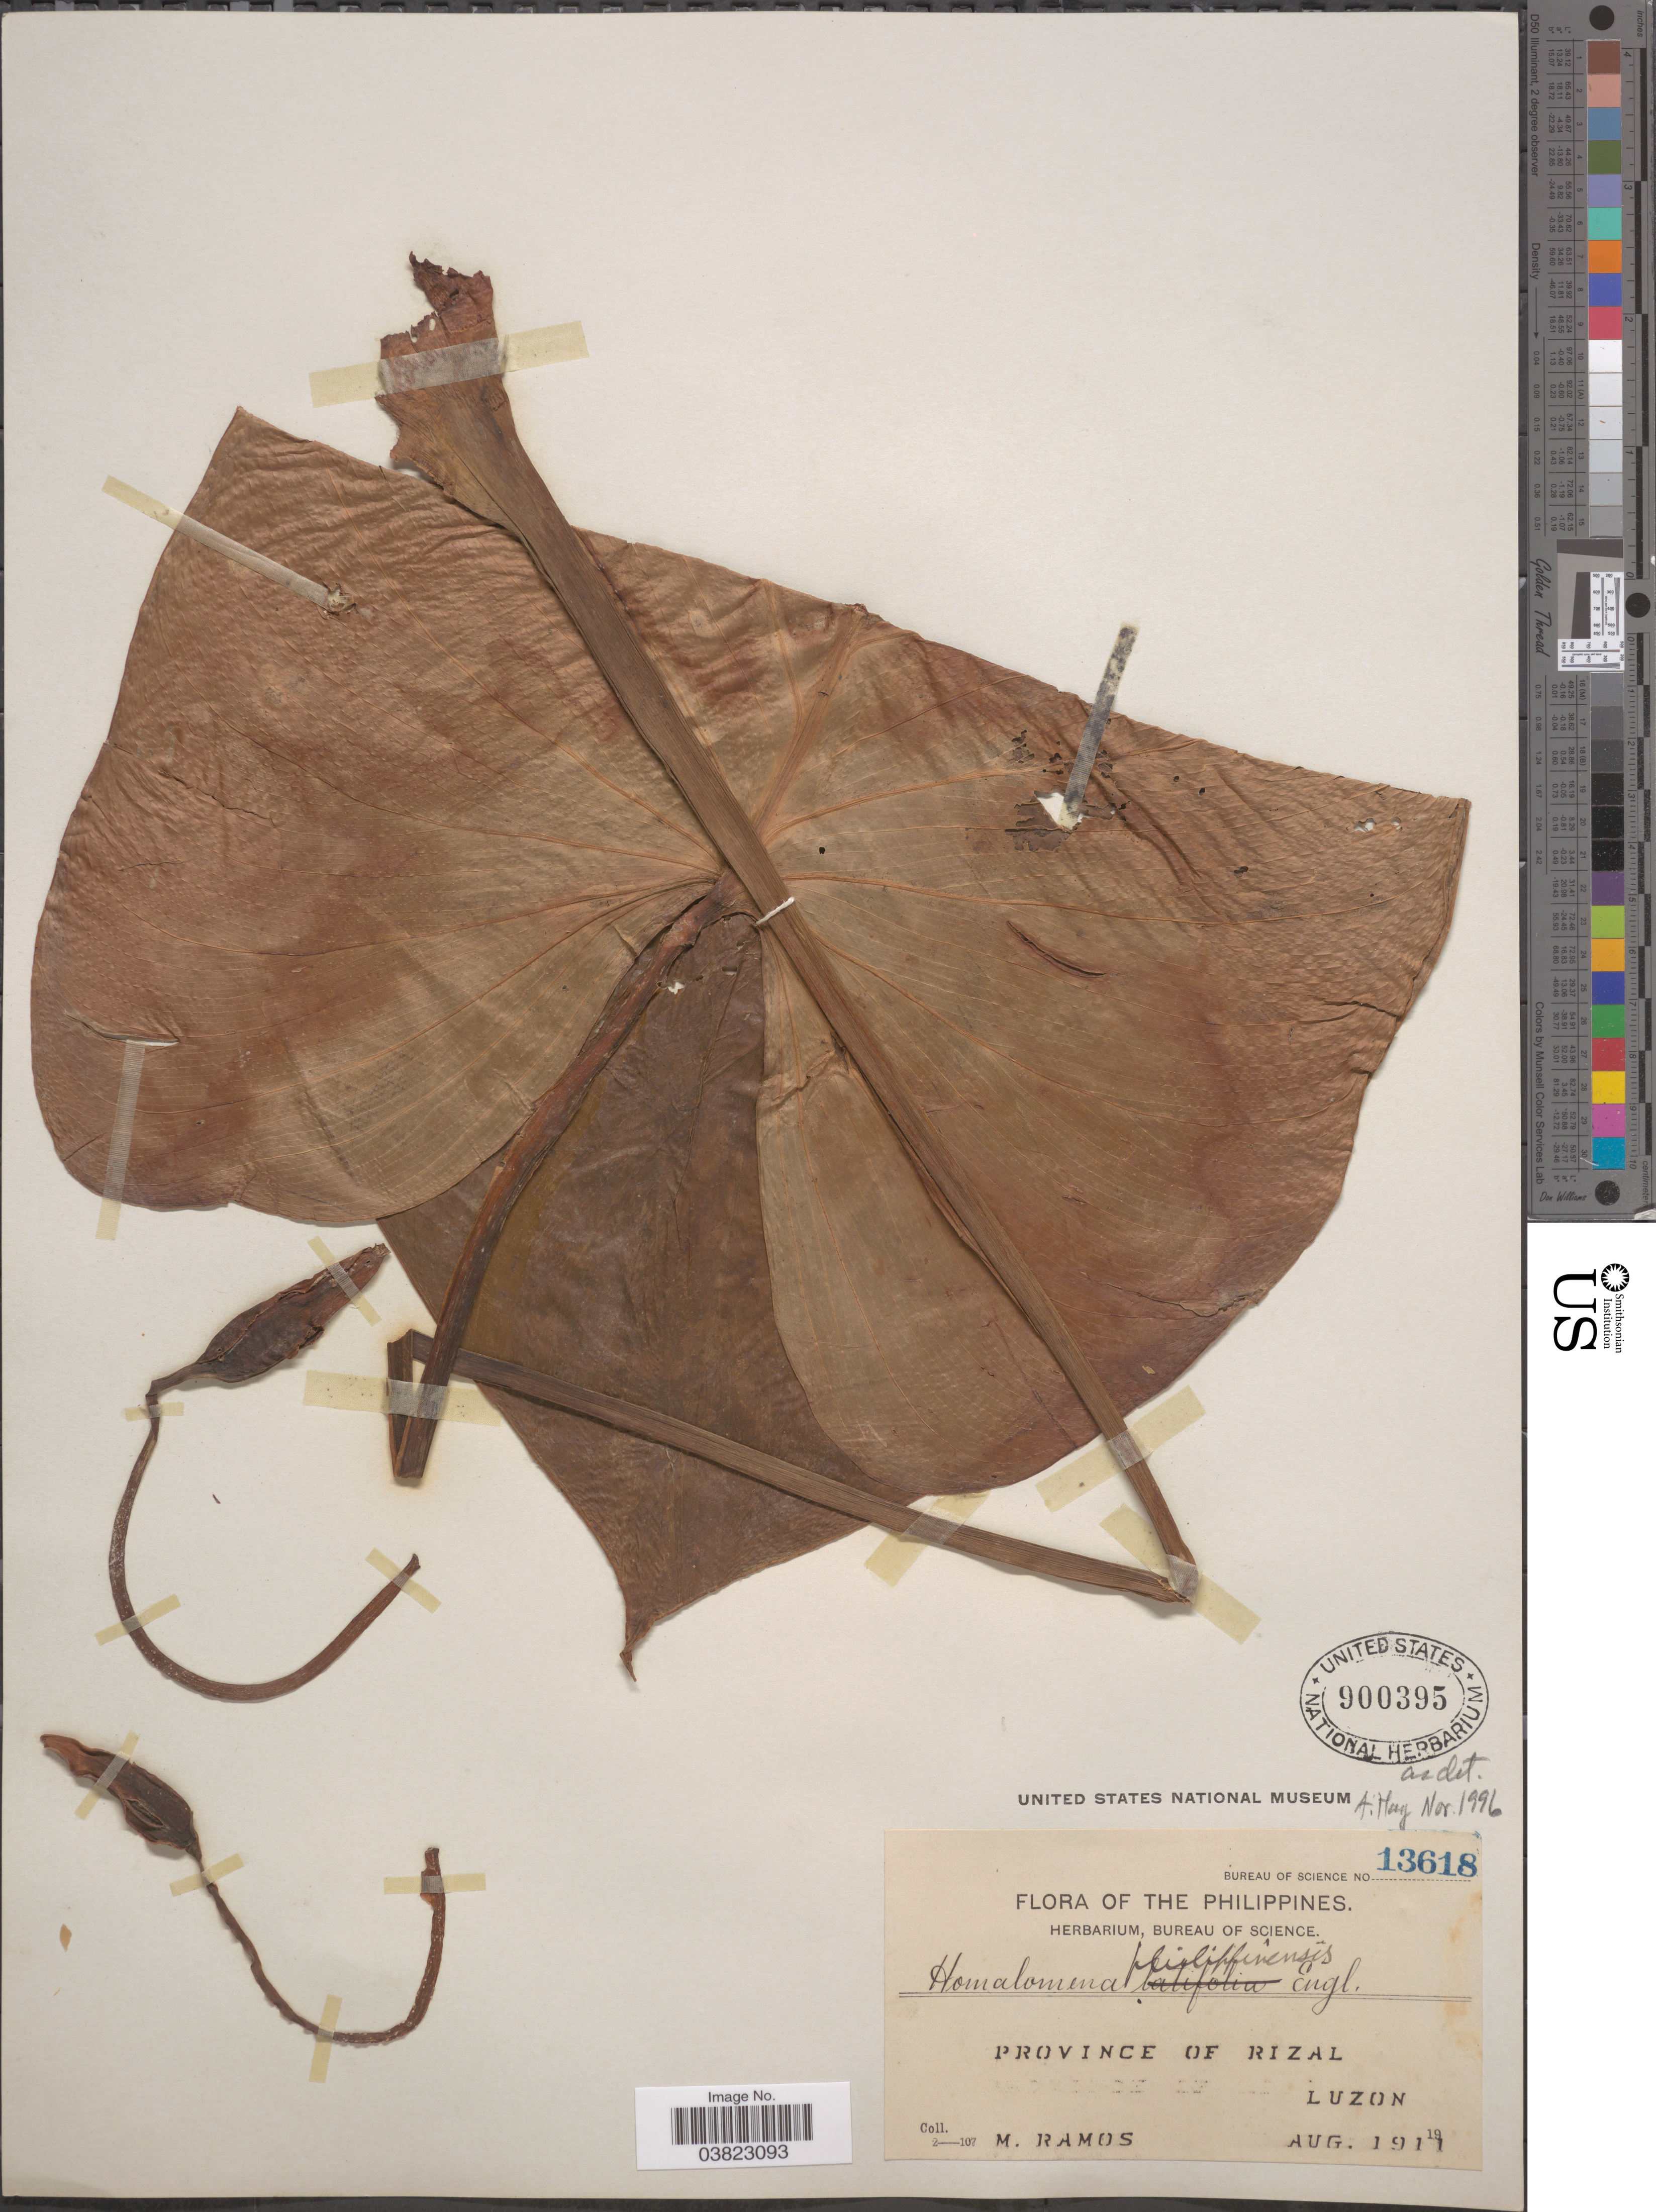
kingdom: Plantae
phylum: Tracheophyta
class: Liliopsida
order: Alismatales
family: Araceae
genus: Homalomena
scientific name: Homalomena philippinensis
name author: Engl.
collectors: M. Ramos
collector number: Bureau of Science 13618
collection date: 1911-08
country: Philippines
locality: Province of Rizal. Luzon.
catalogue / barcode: US 900395